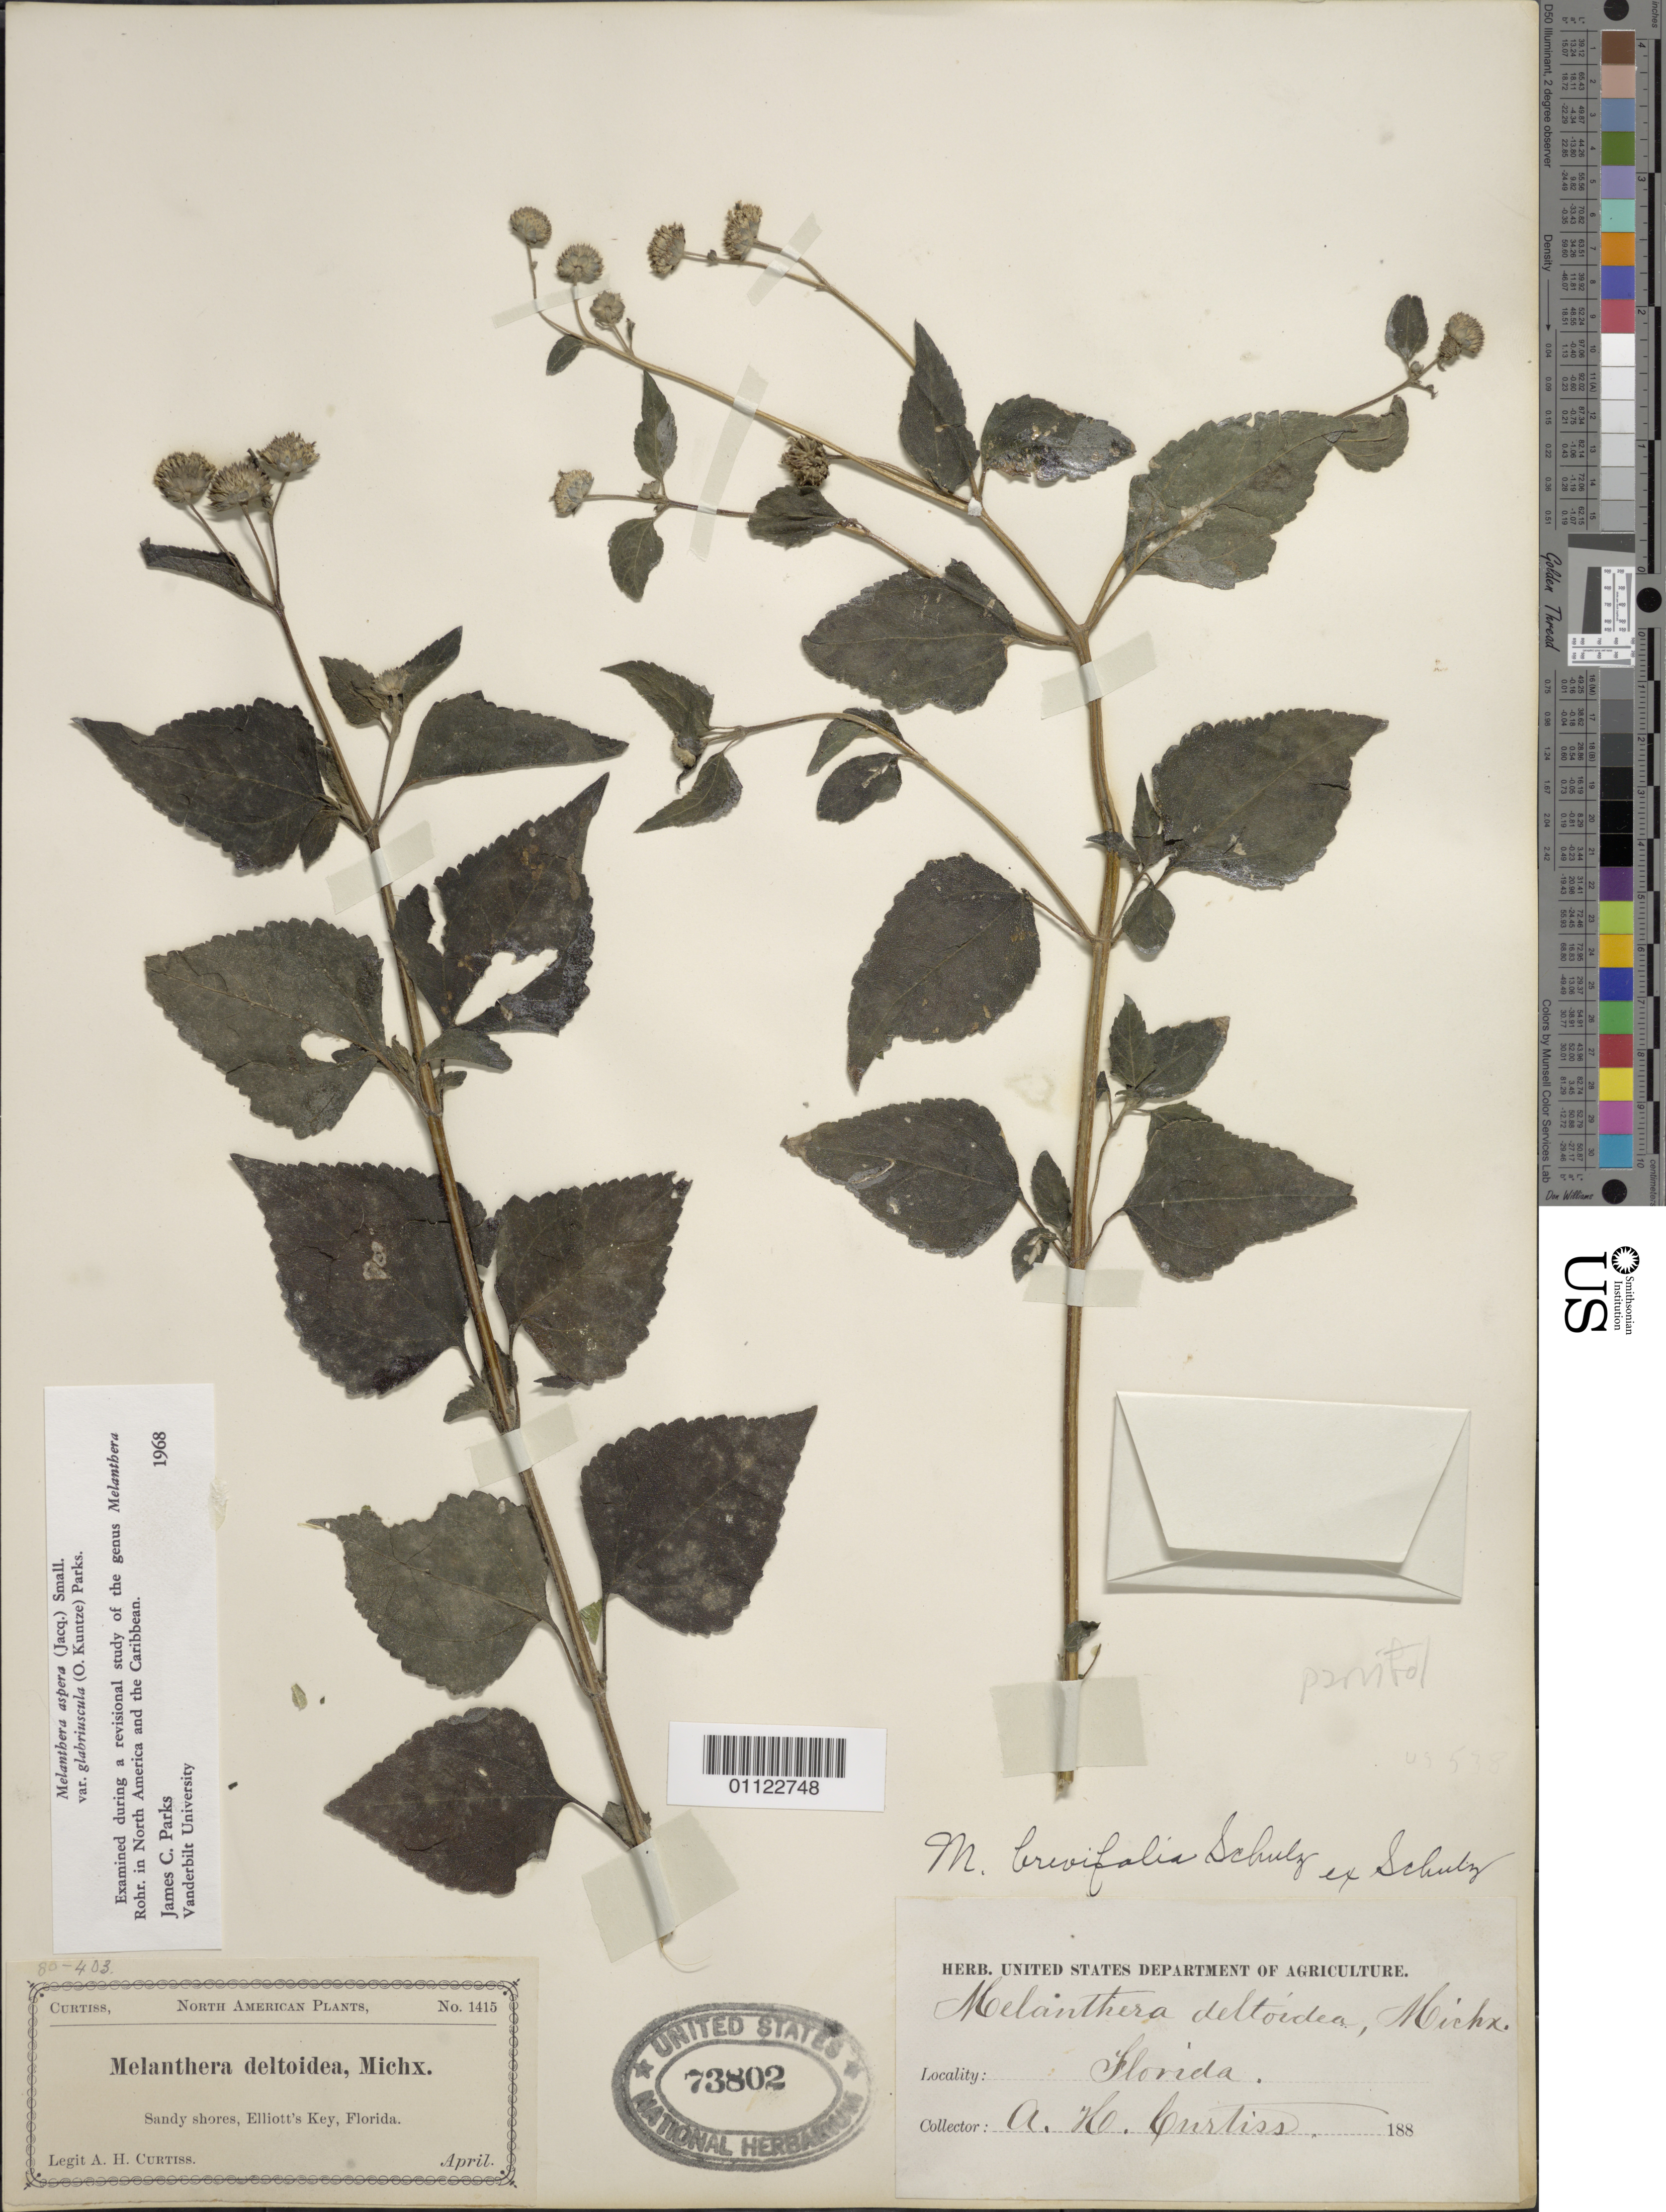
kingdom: Plantae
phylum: Tracheophyta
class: Magnoliopsida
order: Asterales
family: Asteraceae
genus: Melanthera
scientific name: Melanthera parvifolia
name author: Small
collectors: A. H. Curtiss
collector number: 1415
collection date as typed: Apr 188_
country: United States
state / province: Florida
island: Elliott's Key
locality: Elliott's Key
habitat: sandy shores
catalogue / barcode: US 73803